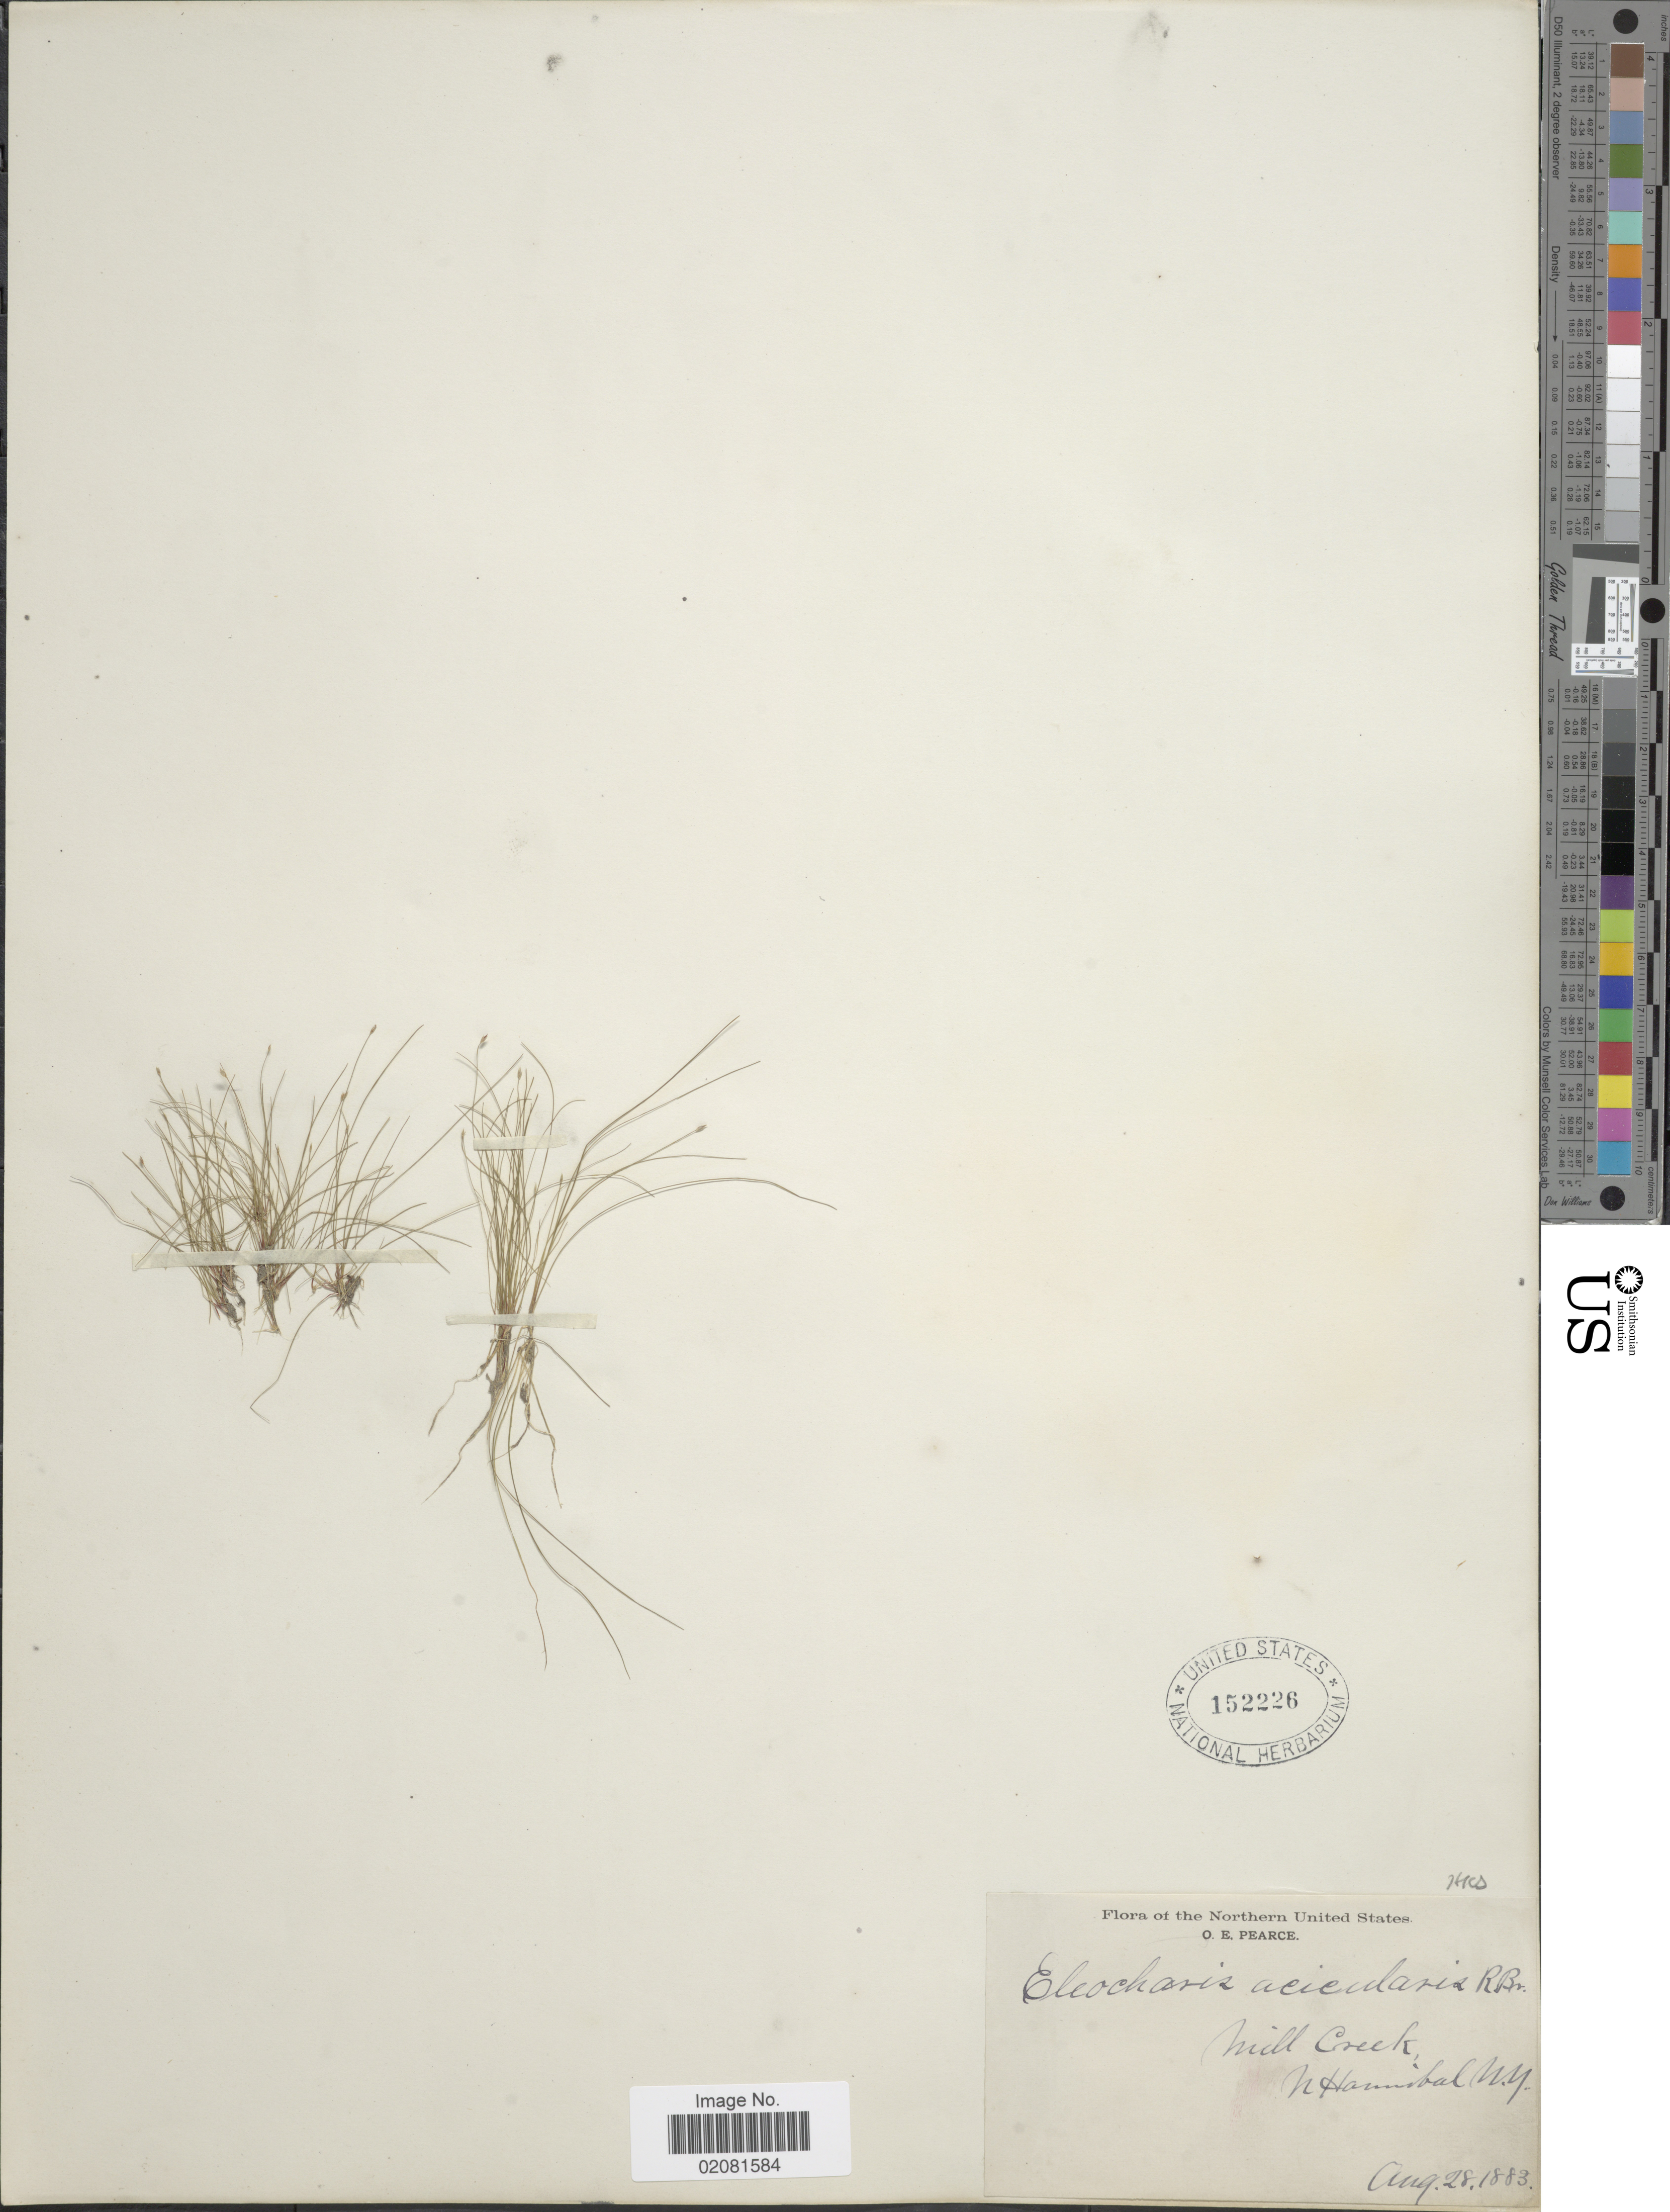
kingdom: Plantae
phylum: Tracheophyta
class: Liliopsida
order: Poales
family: Cyperaceae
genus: Eleocharis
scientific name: Eleocharis acicularis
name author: (L.) Roem. & Schult.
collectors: O. E. Pearce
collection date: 1883-08-28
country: United States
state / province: New York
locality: Mill Creek, N. Hannibal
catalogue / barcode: US 152226